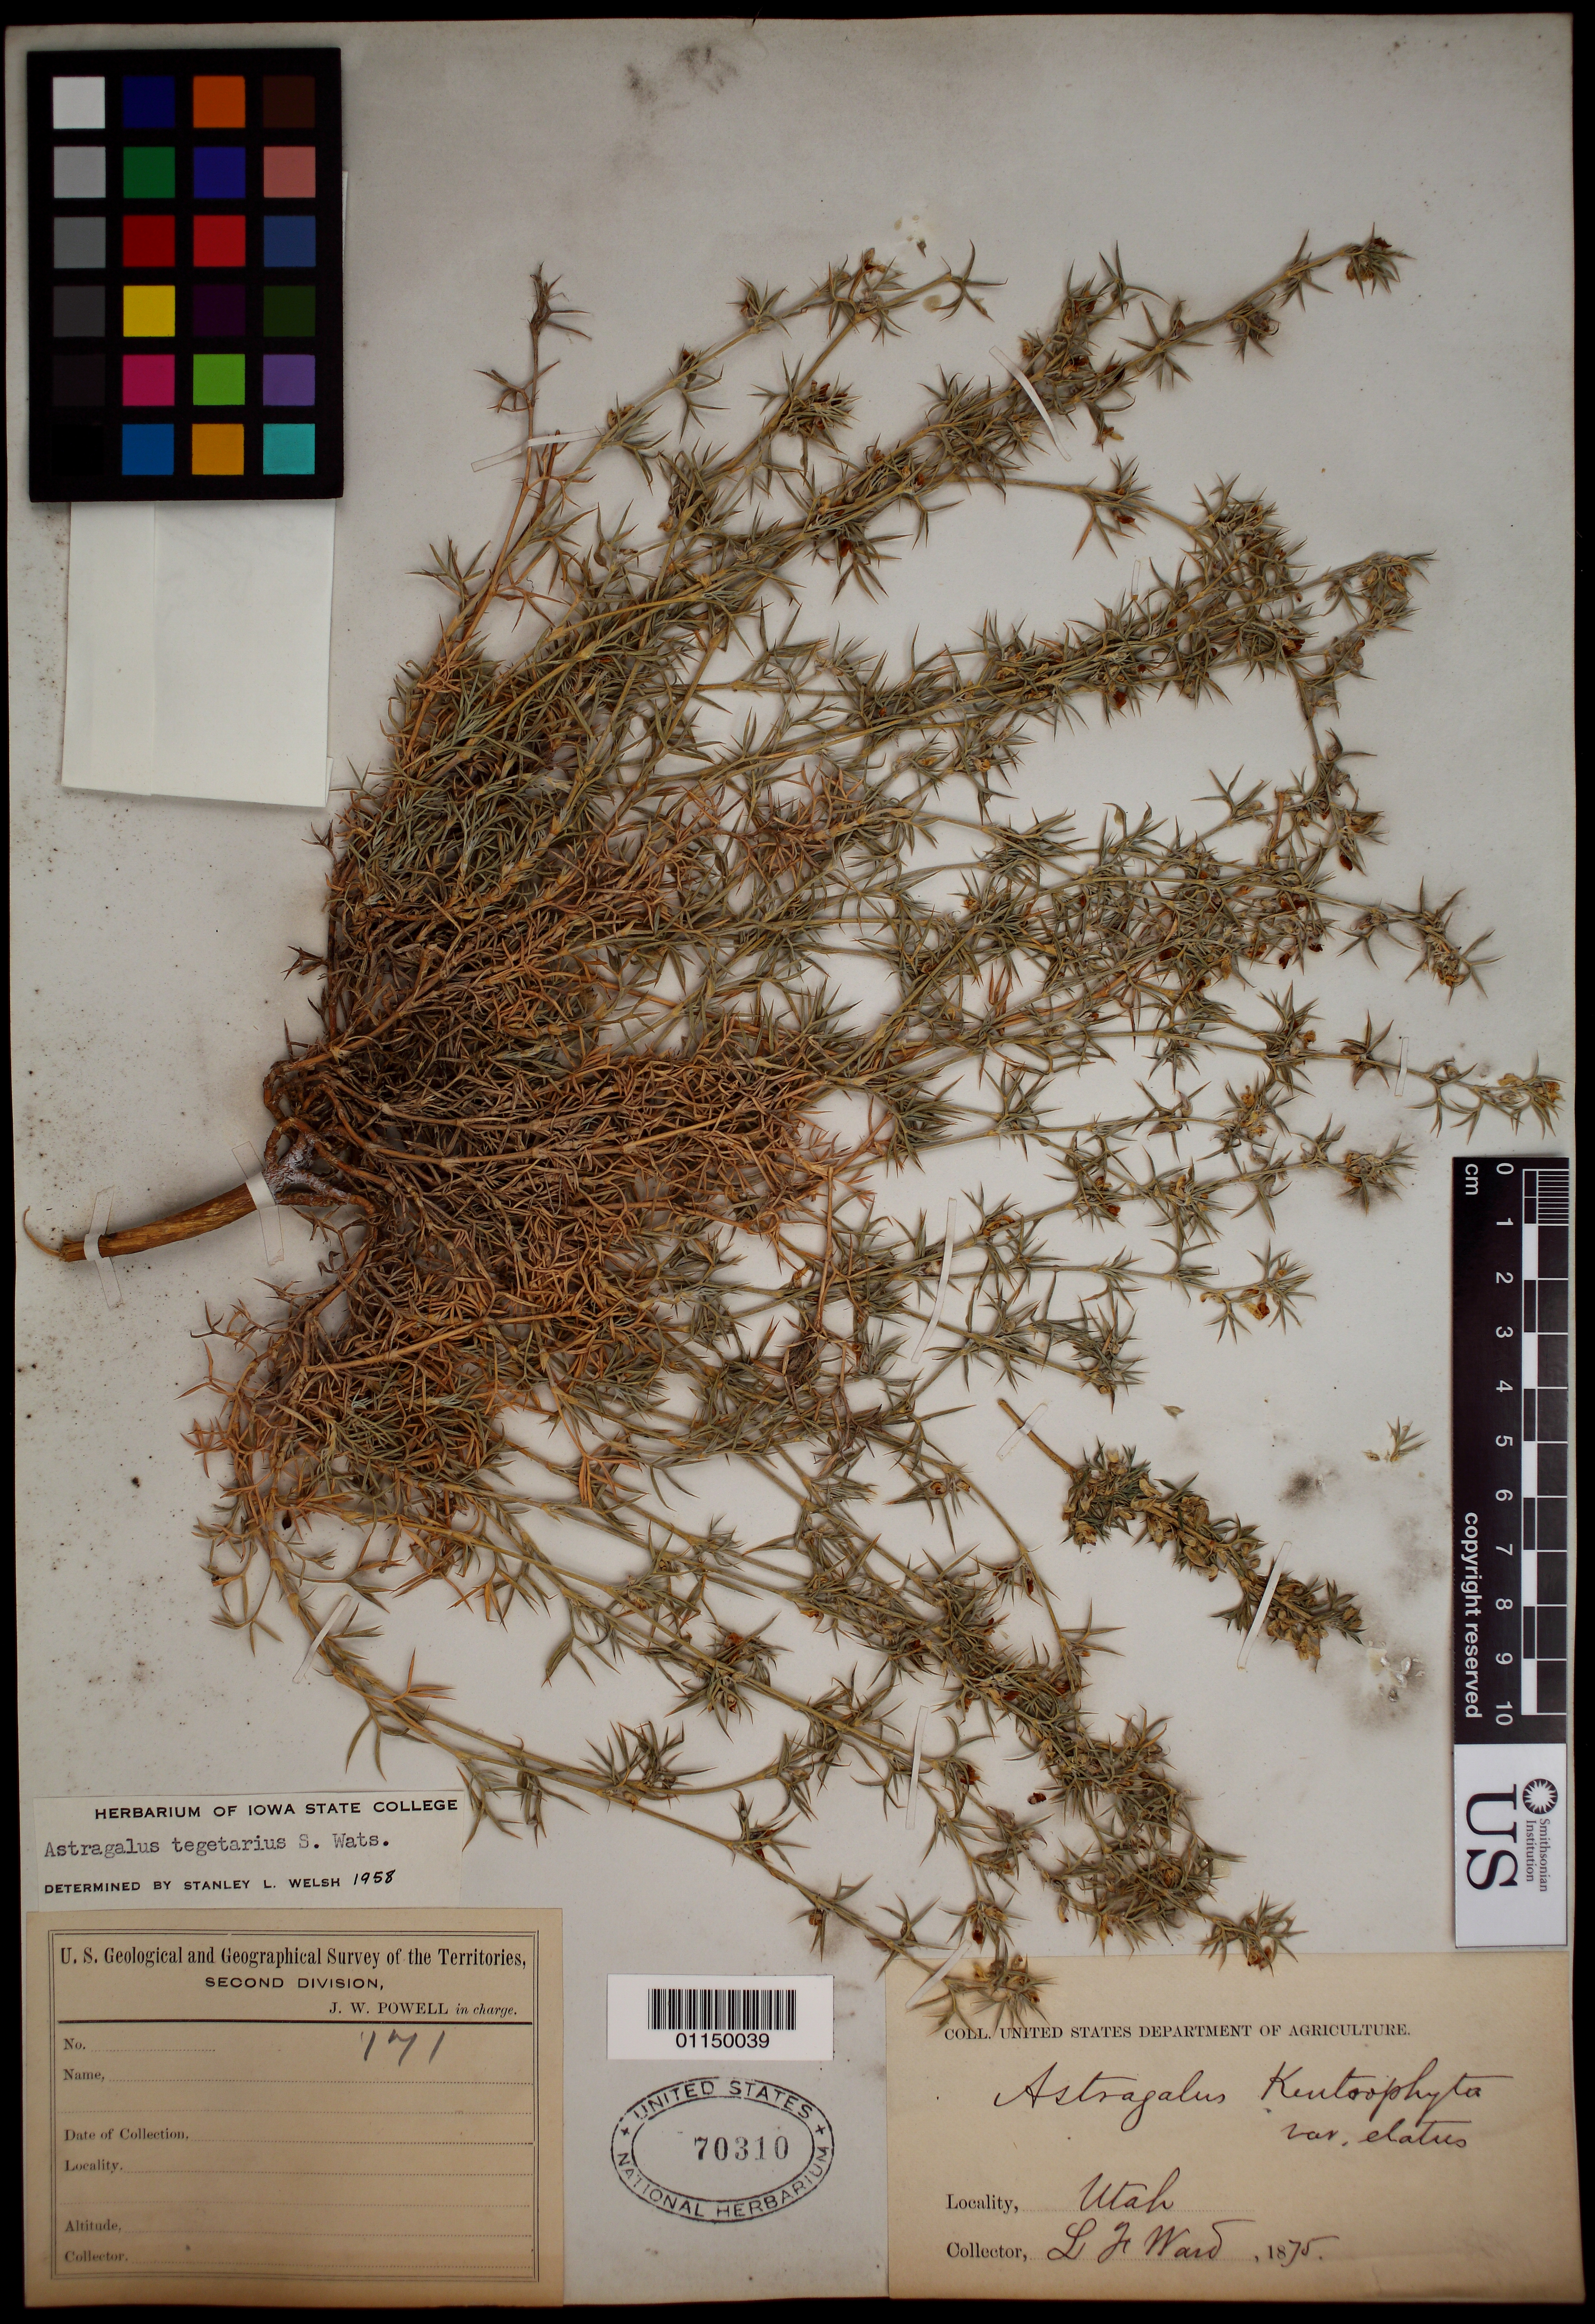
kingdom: Plantae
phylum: Tracheophyta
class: Magnoliopsida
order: Fabales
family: Fabaceae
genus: Astragalus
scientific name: Astragalus tegetarioides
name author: M.E. Jones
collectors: L. F. Ward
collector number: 171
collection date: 1875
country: United States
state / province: Utah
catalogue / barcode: US 70310